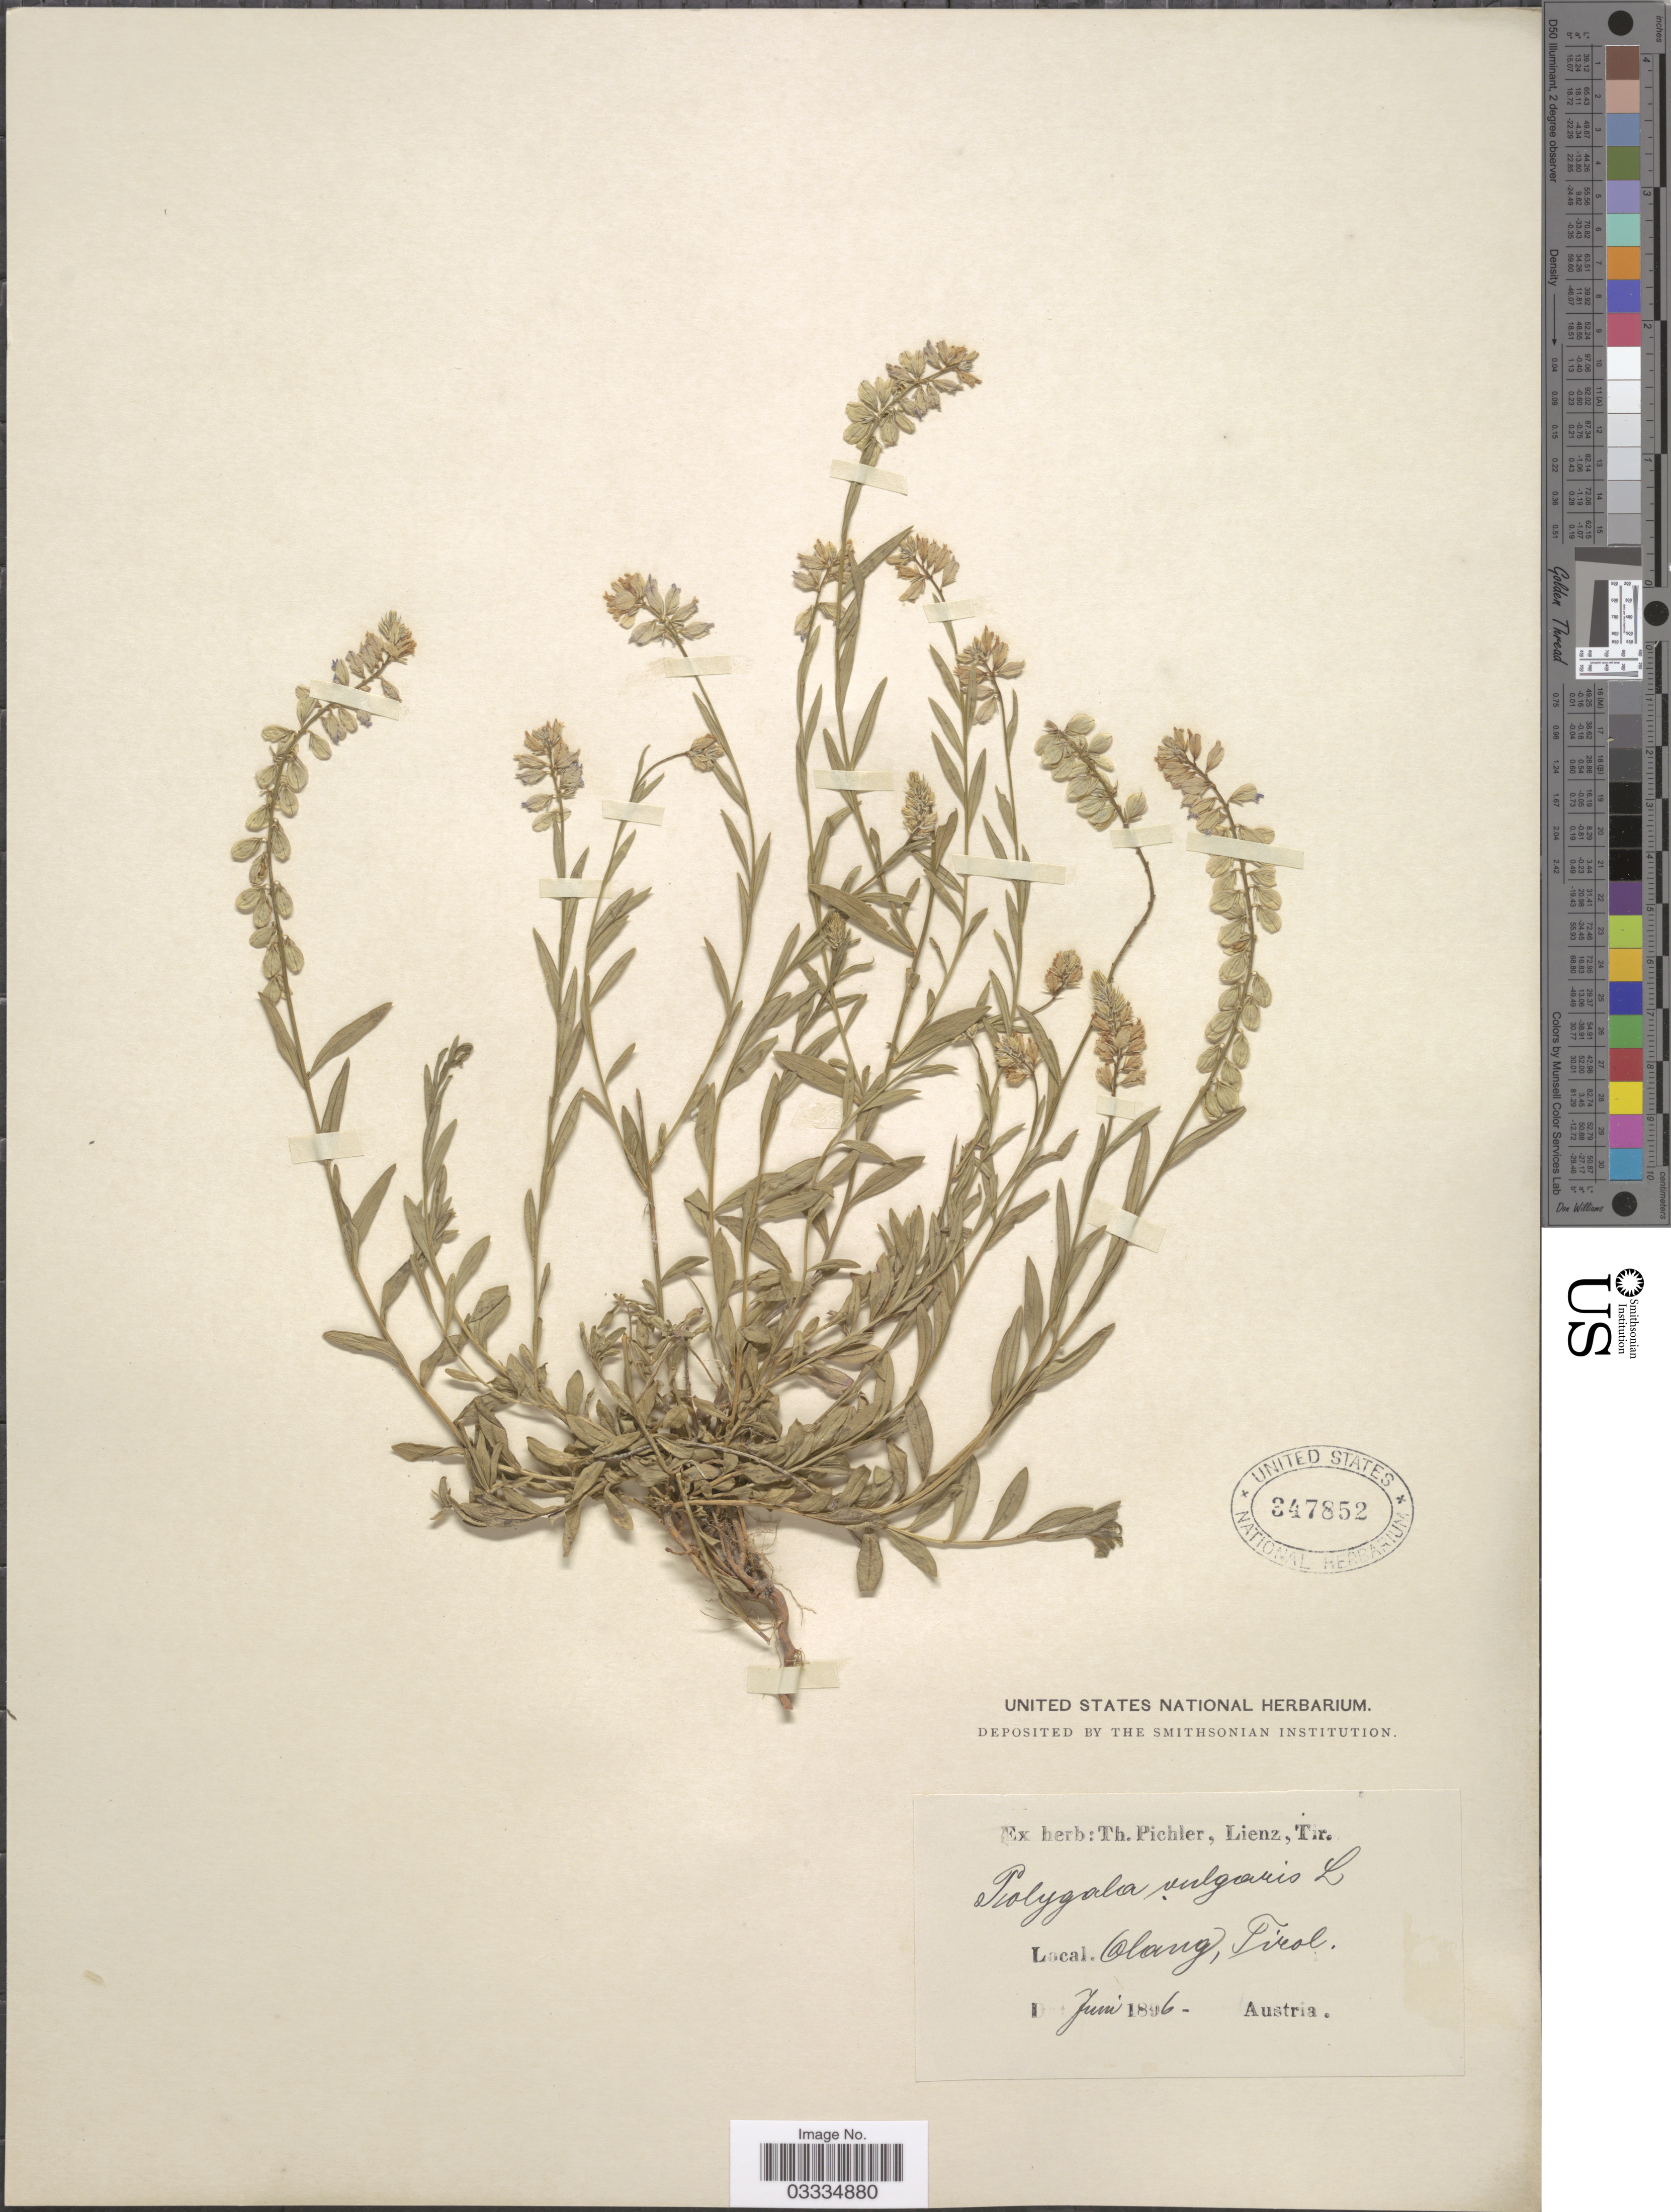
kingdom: Plantae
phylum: Tracheophyta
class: Magnoliopsida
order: Fabales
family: Polygalaceae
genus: Polygala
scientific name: Polygala vulgaris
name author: L.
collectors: ex herb. T. Pichler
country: Austria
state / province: Tirol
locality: Olang.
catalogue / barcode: US 347852